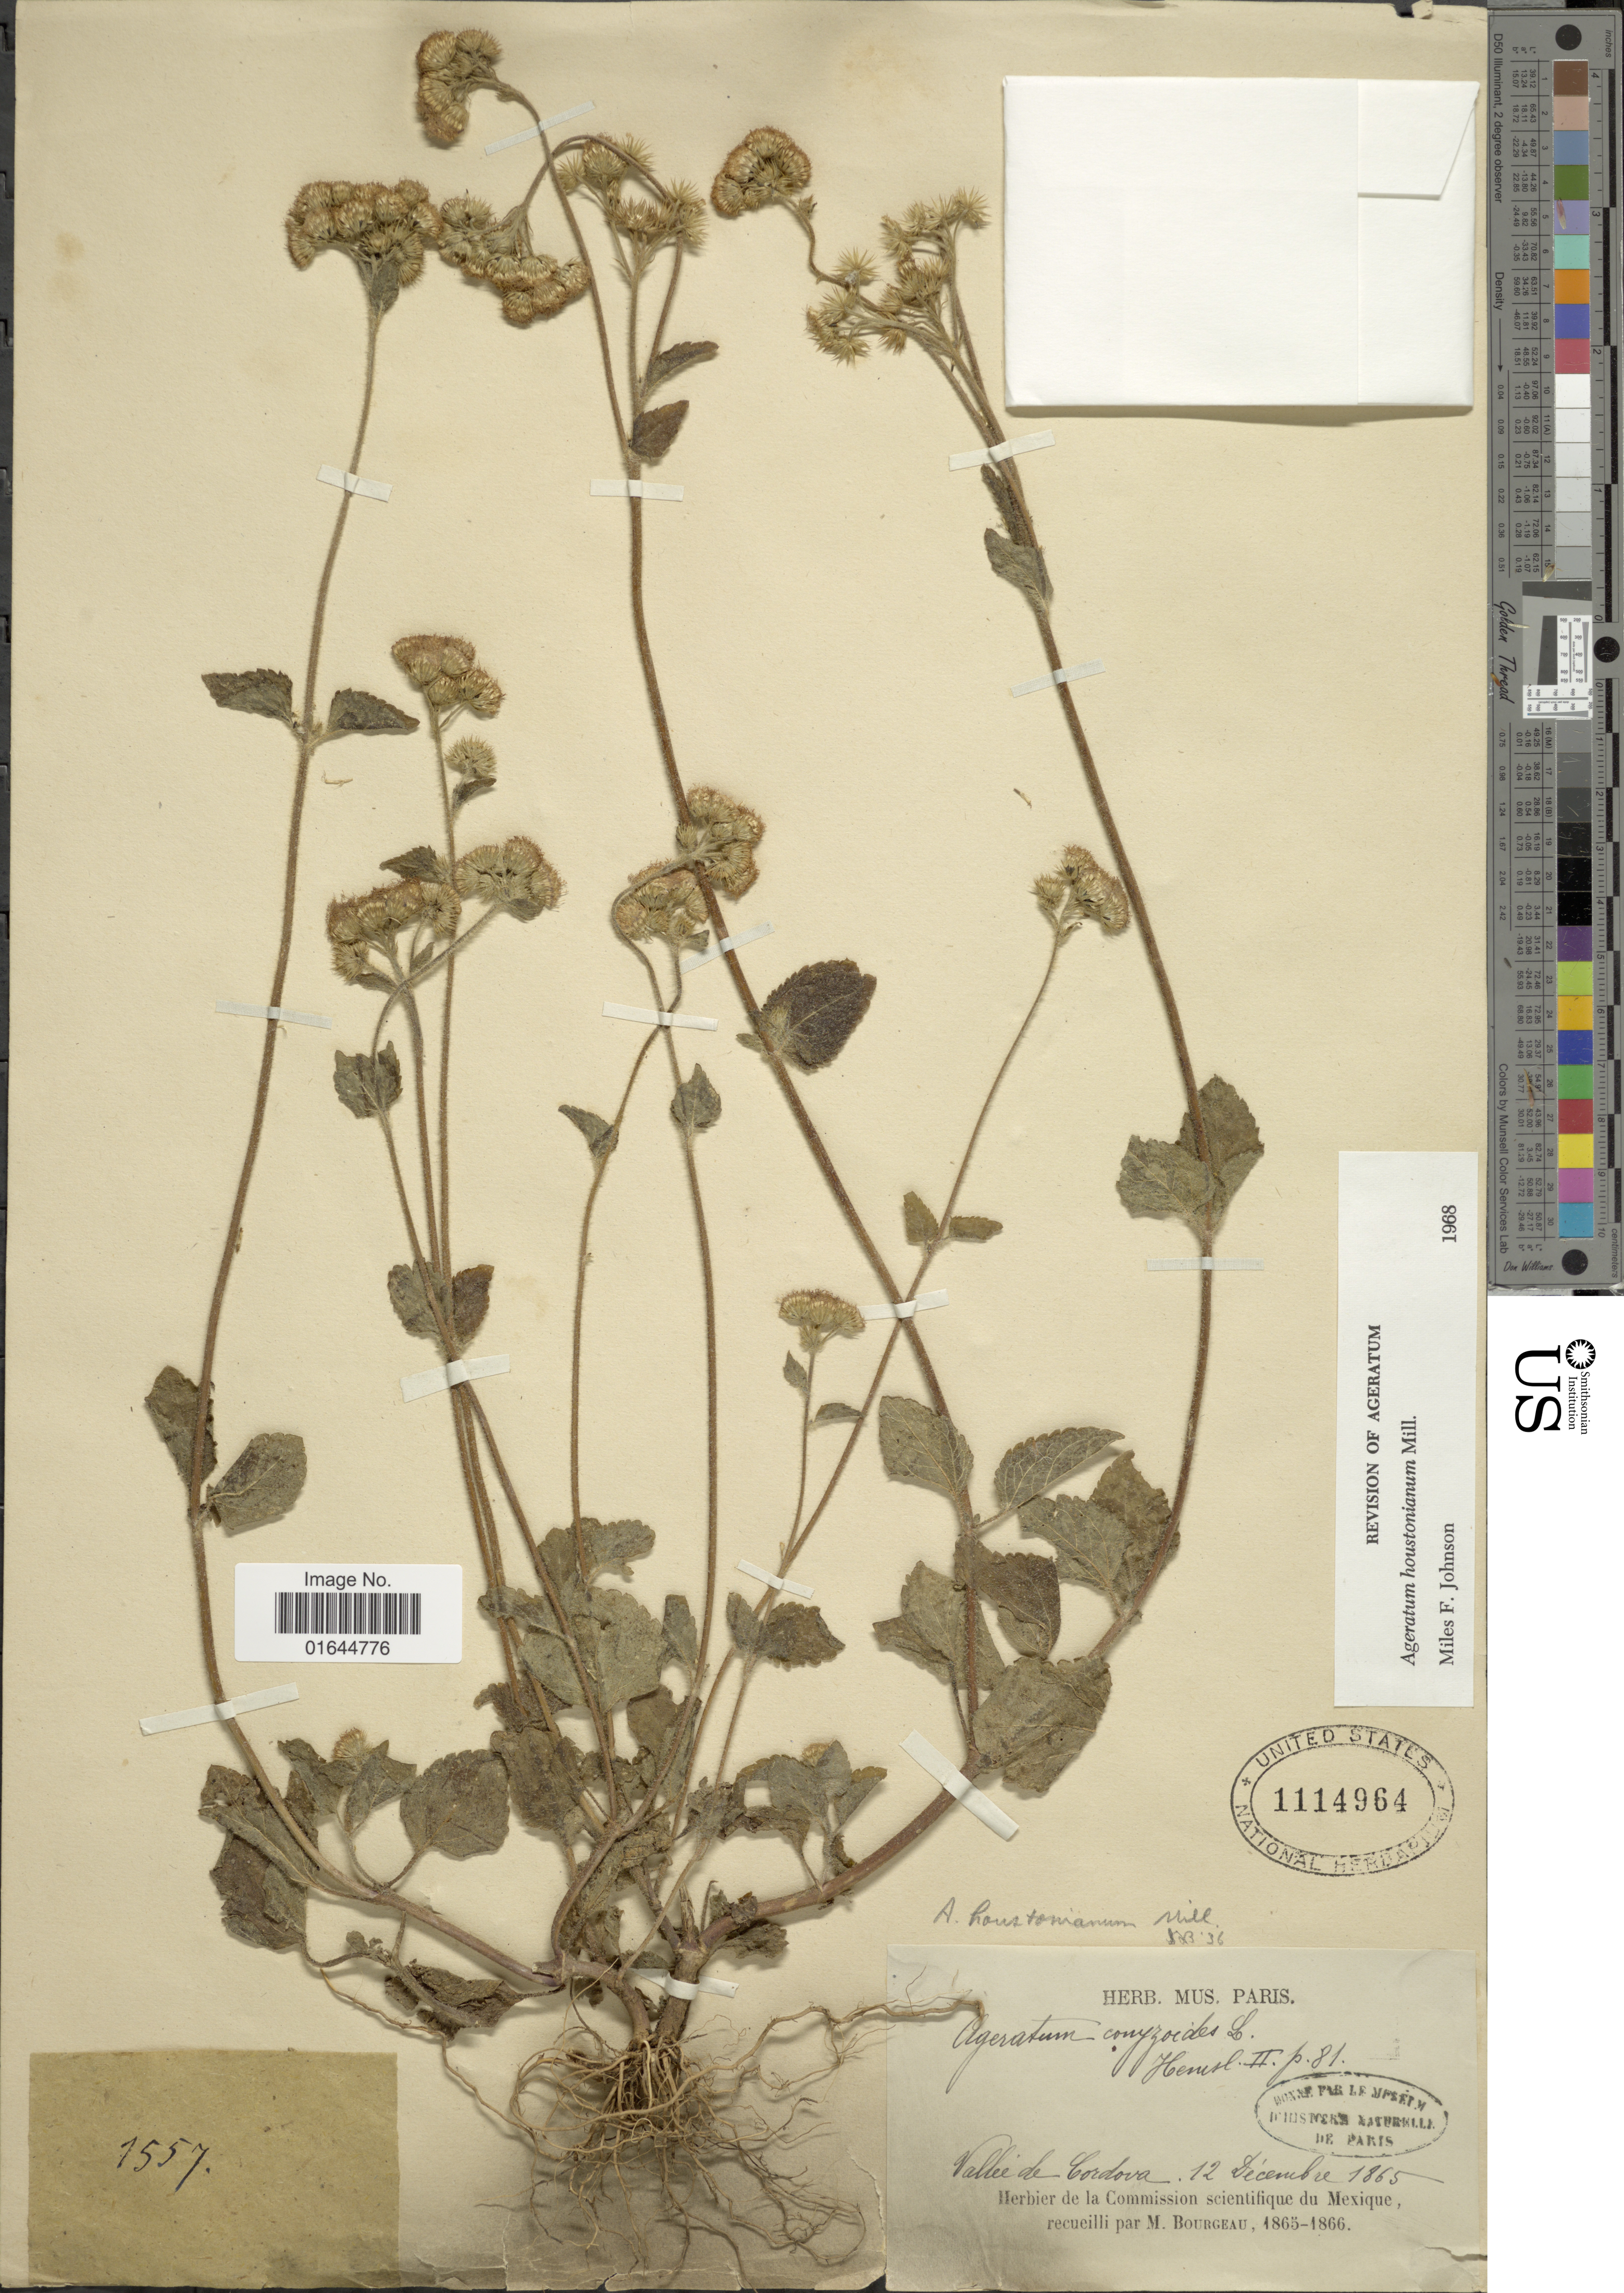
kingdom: Plantae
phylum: Tracheophyta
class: Magnoliopsida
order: Asterales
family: Asteraceae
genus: Ageratum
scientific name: Ageratum houstonianum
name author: Mill.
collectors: M. Bourgeau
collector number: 1557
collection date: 1865-12-12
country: Mexico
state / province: México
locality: Mexique, Valle de Cordova.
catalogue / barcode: US 1114964